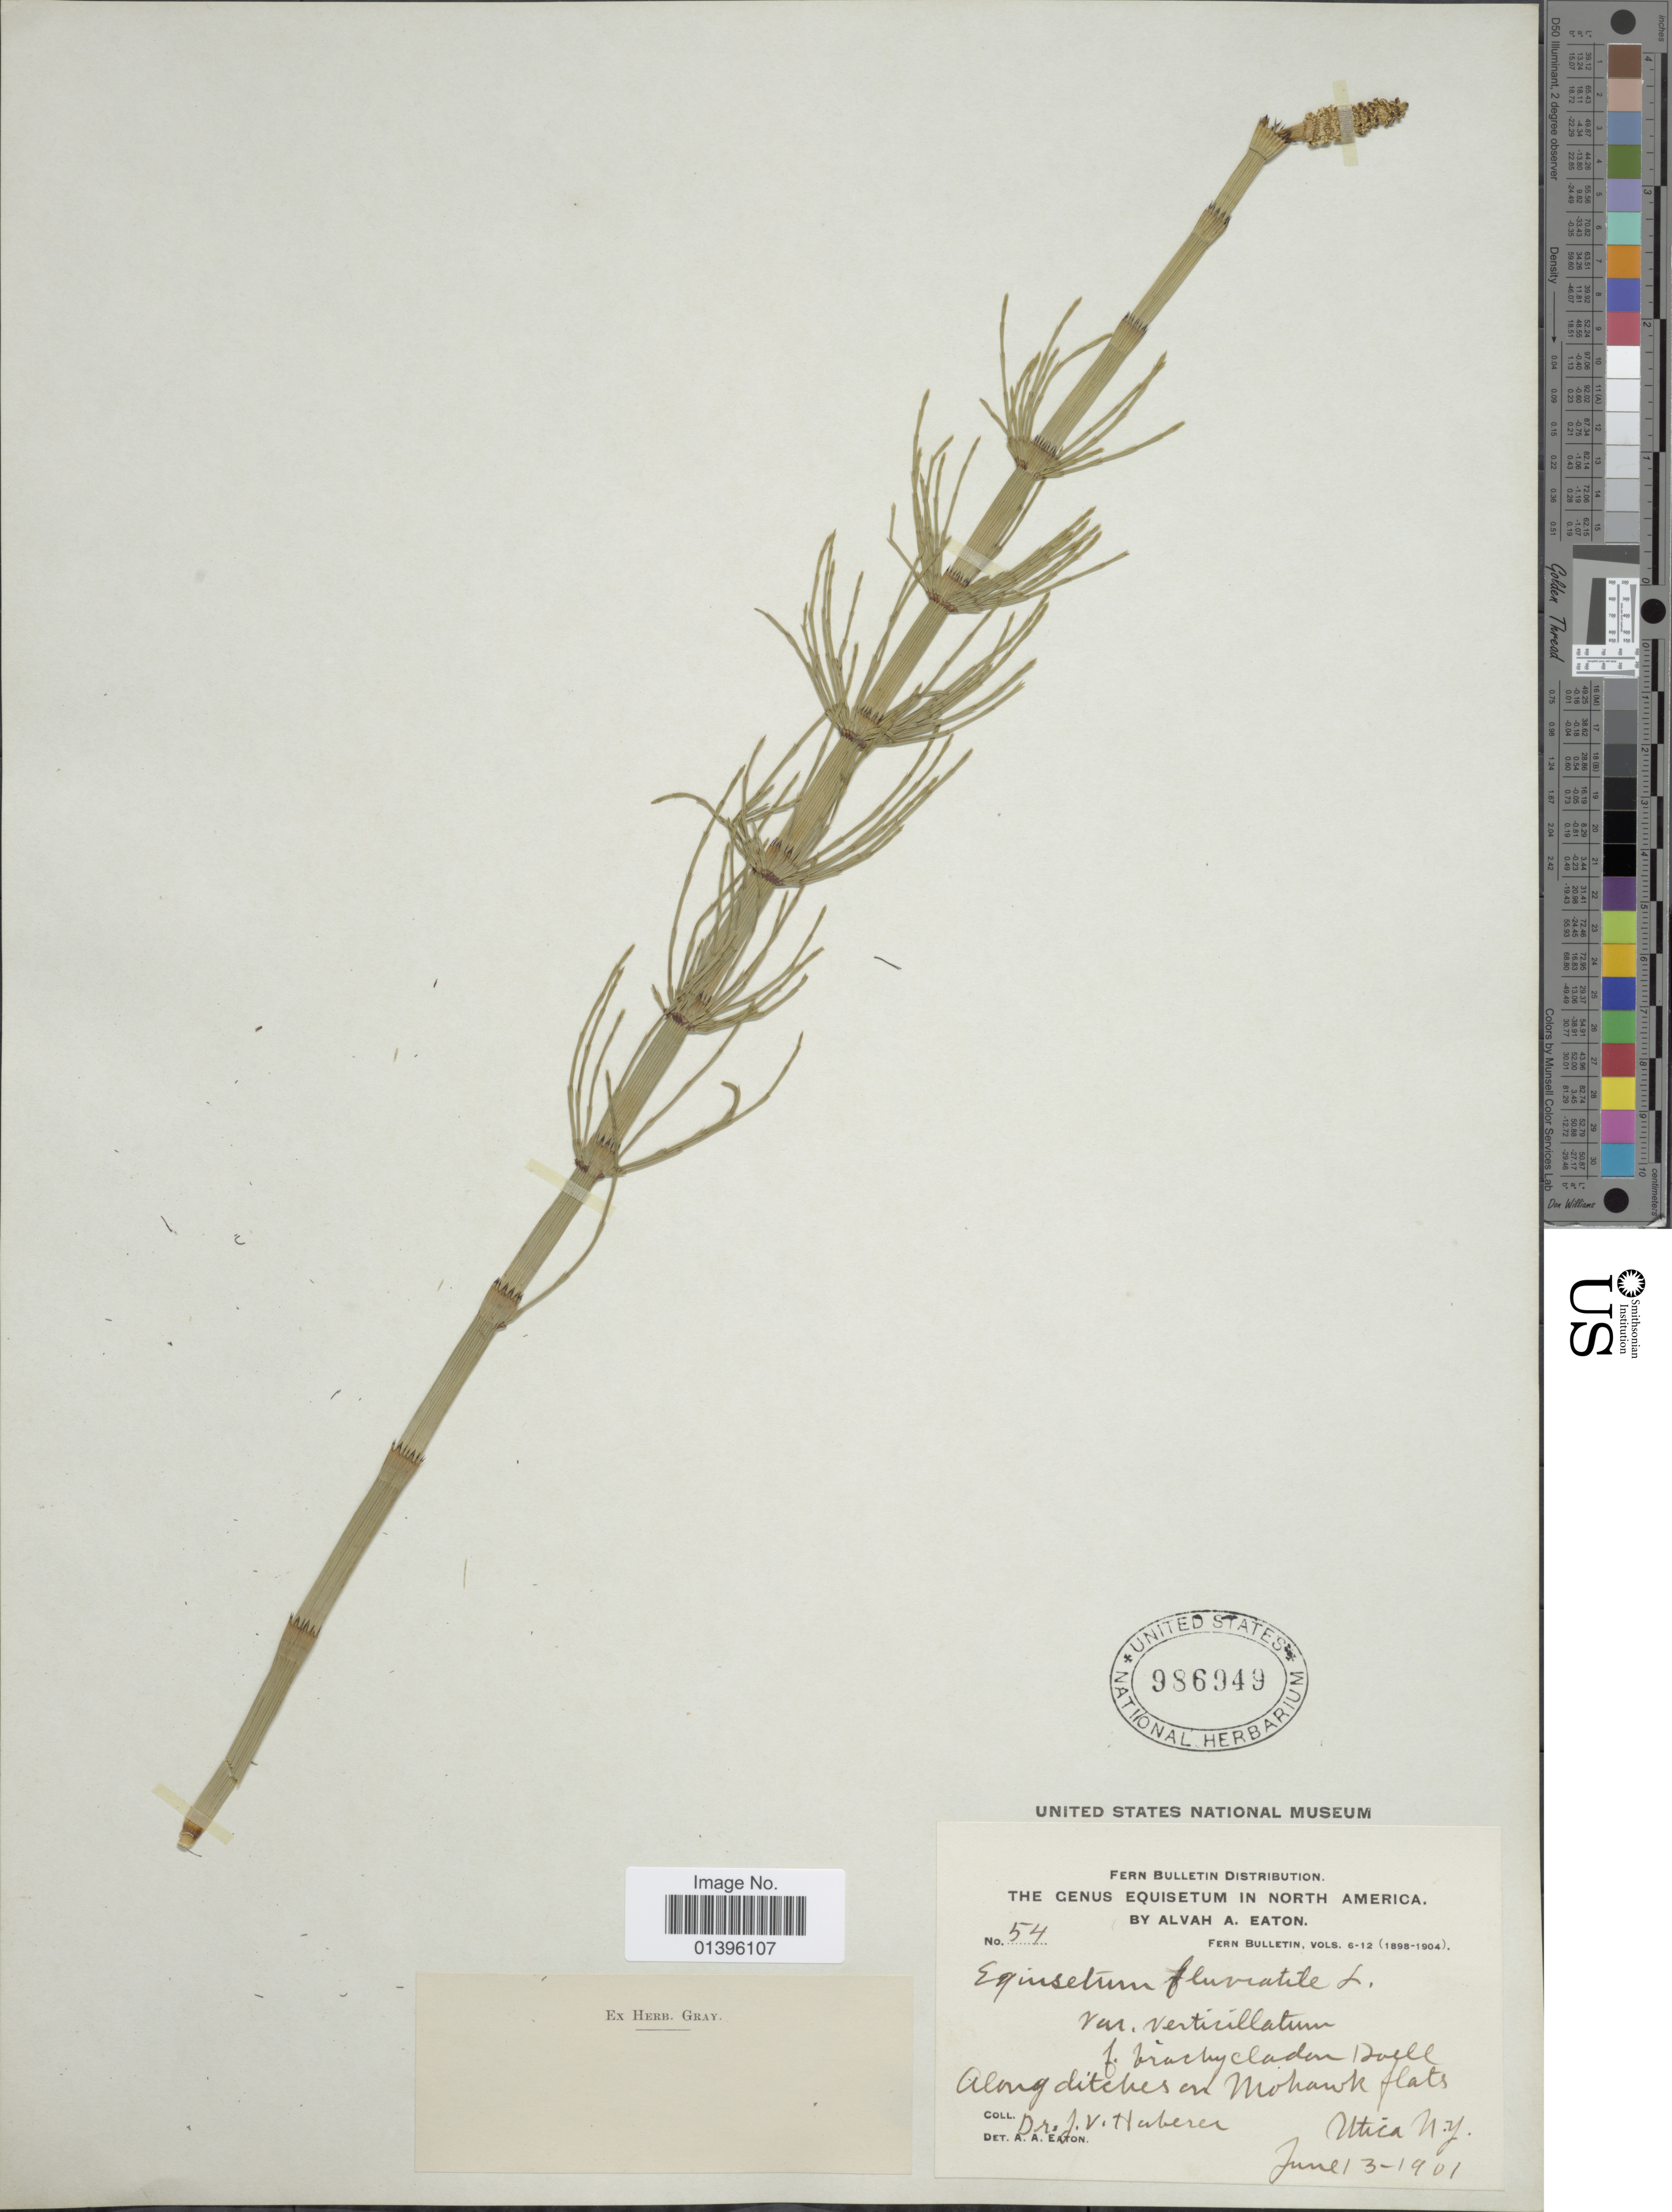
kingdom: Plantae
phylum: Tracheophyta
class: Polypodiopsida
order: Equisetales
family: Equisetaceae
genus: Equisetum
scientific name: Equisetum fluviatile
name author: L.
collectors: J. V. Haberer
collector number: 54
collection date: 1901-06-13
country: United States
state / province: New York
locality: Along ditches en Mohawk flats, Utica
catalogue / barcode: US 986949